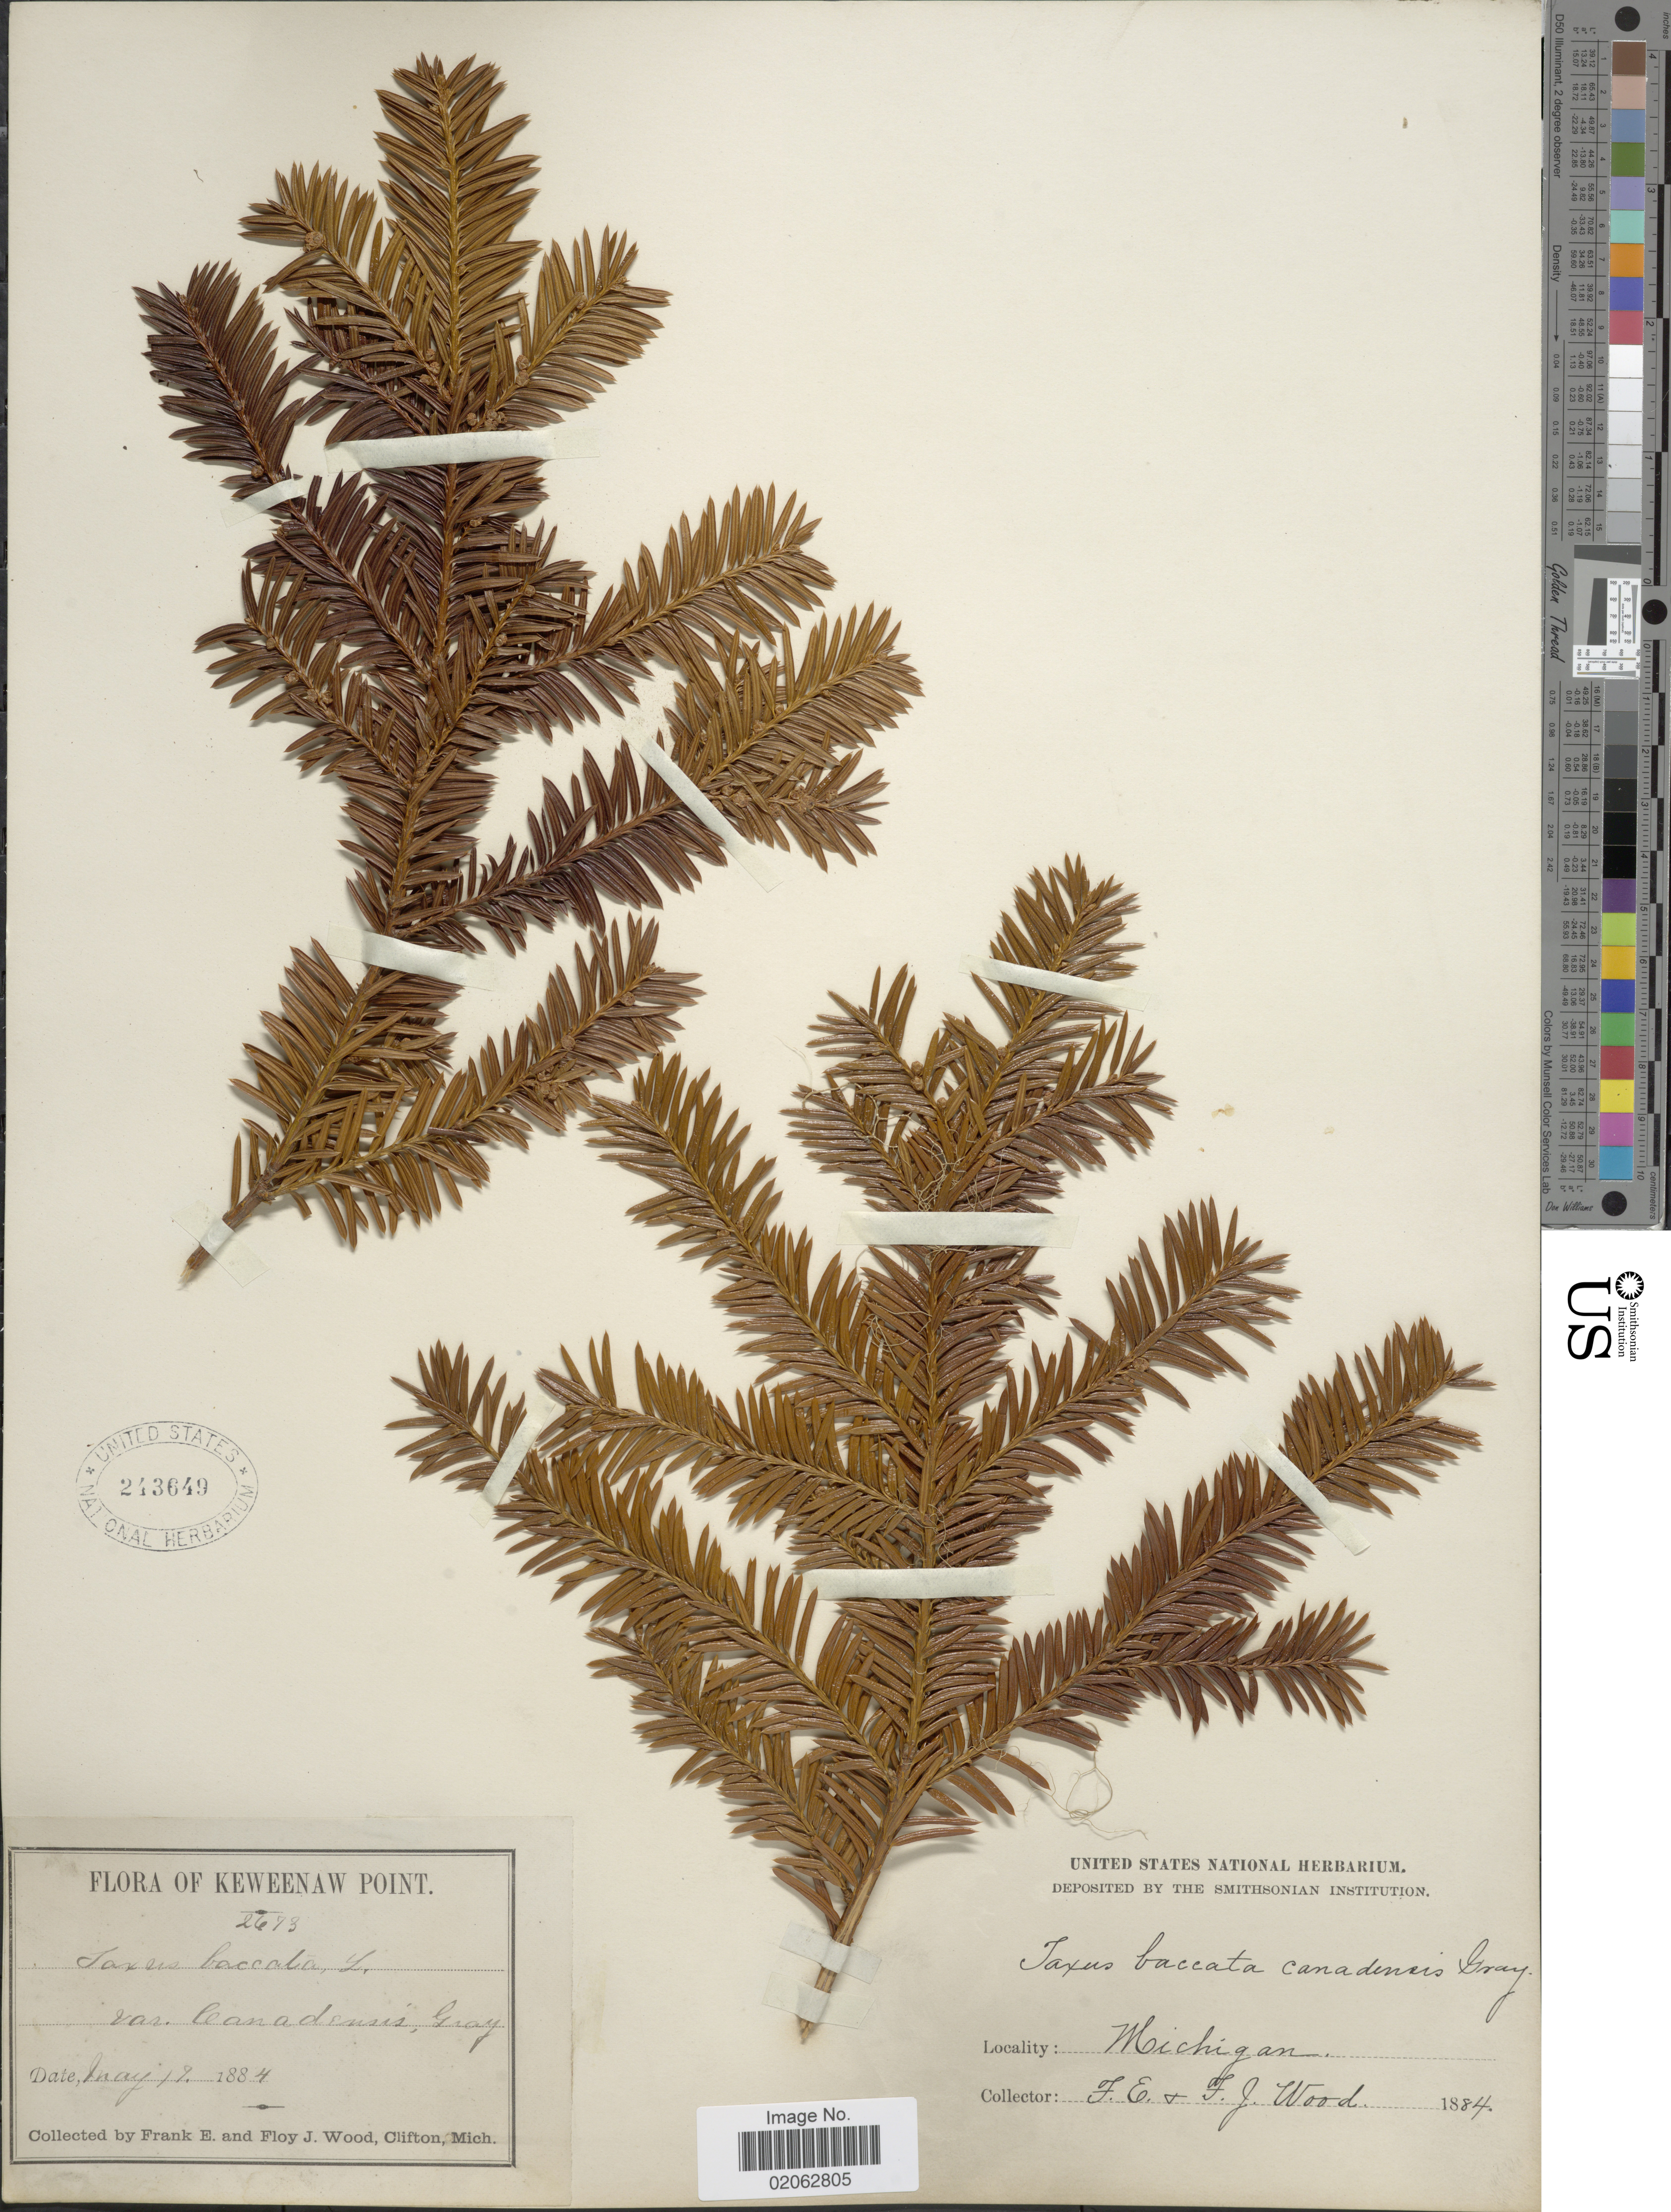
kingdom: Plantae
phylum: Tracheophyta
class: Pinopsida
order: Pinales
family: Taxaceae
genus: Taxus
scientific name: Taxus canadensis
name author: Marshall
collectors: F. Wood & F. Wood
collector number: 2673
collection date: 1884-05-19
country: United States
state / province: Michigan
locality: Keweenaw Point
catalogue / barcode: US 243649